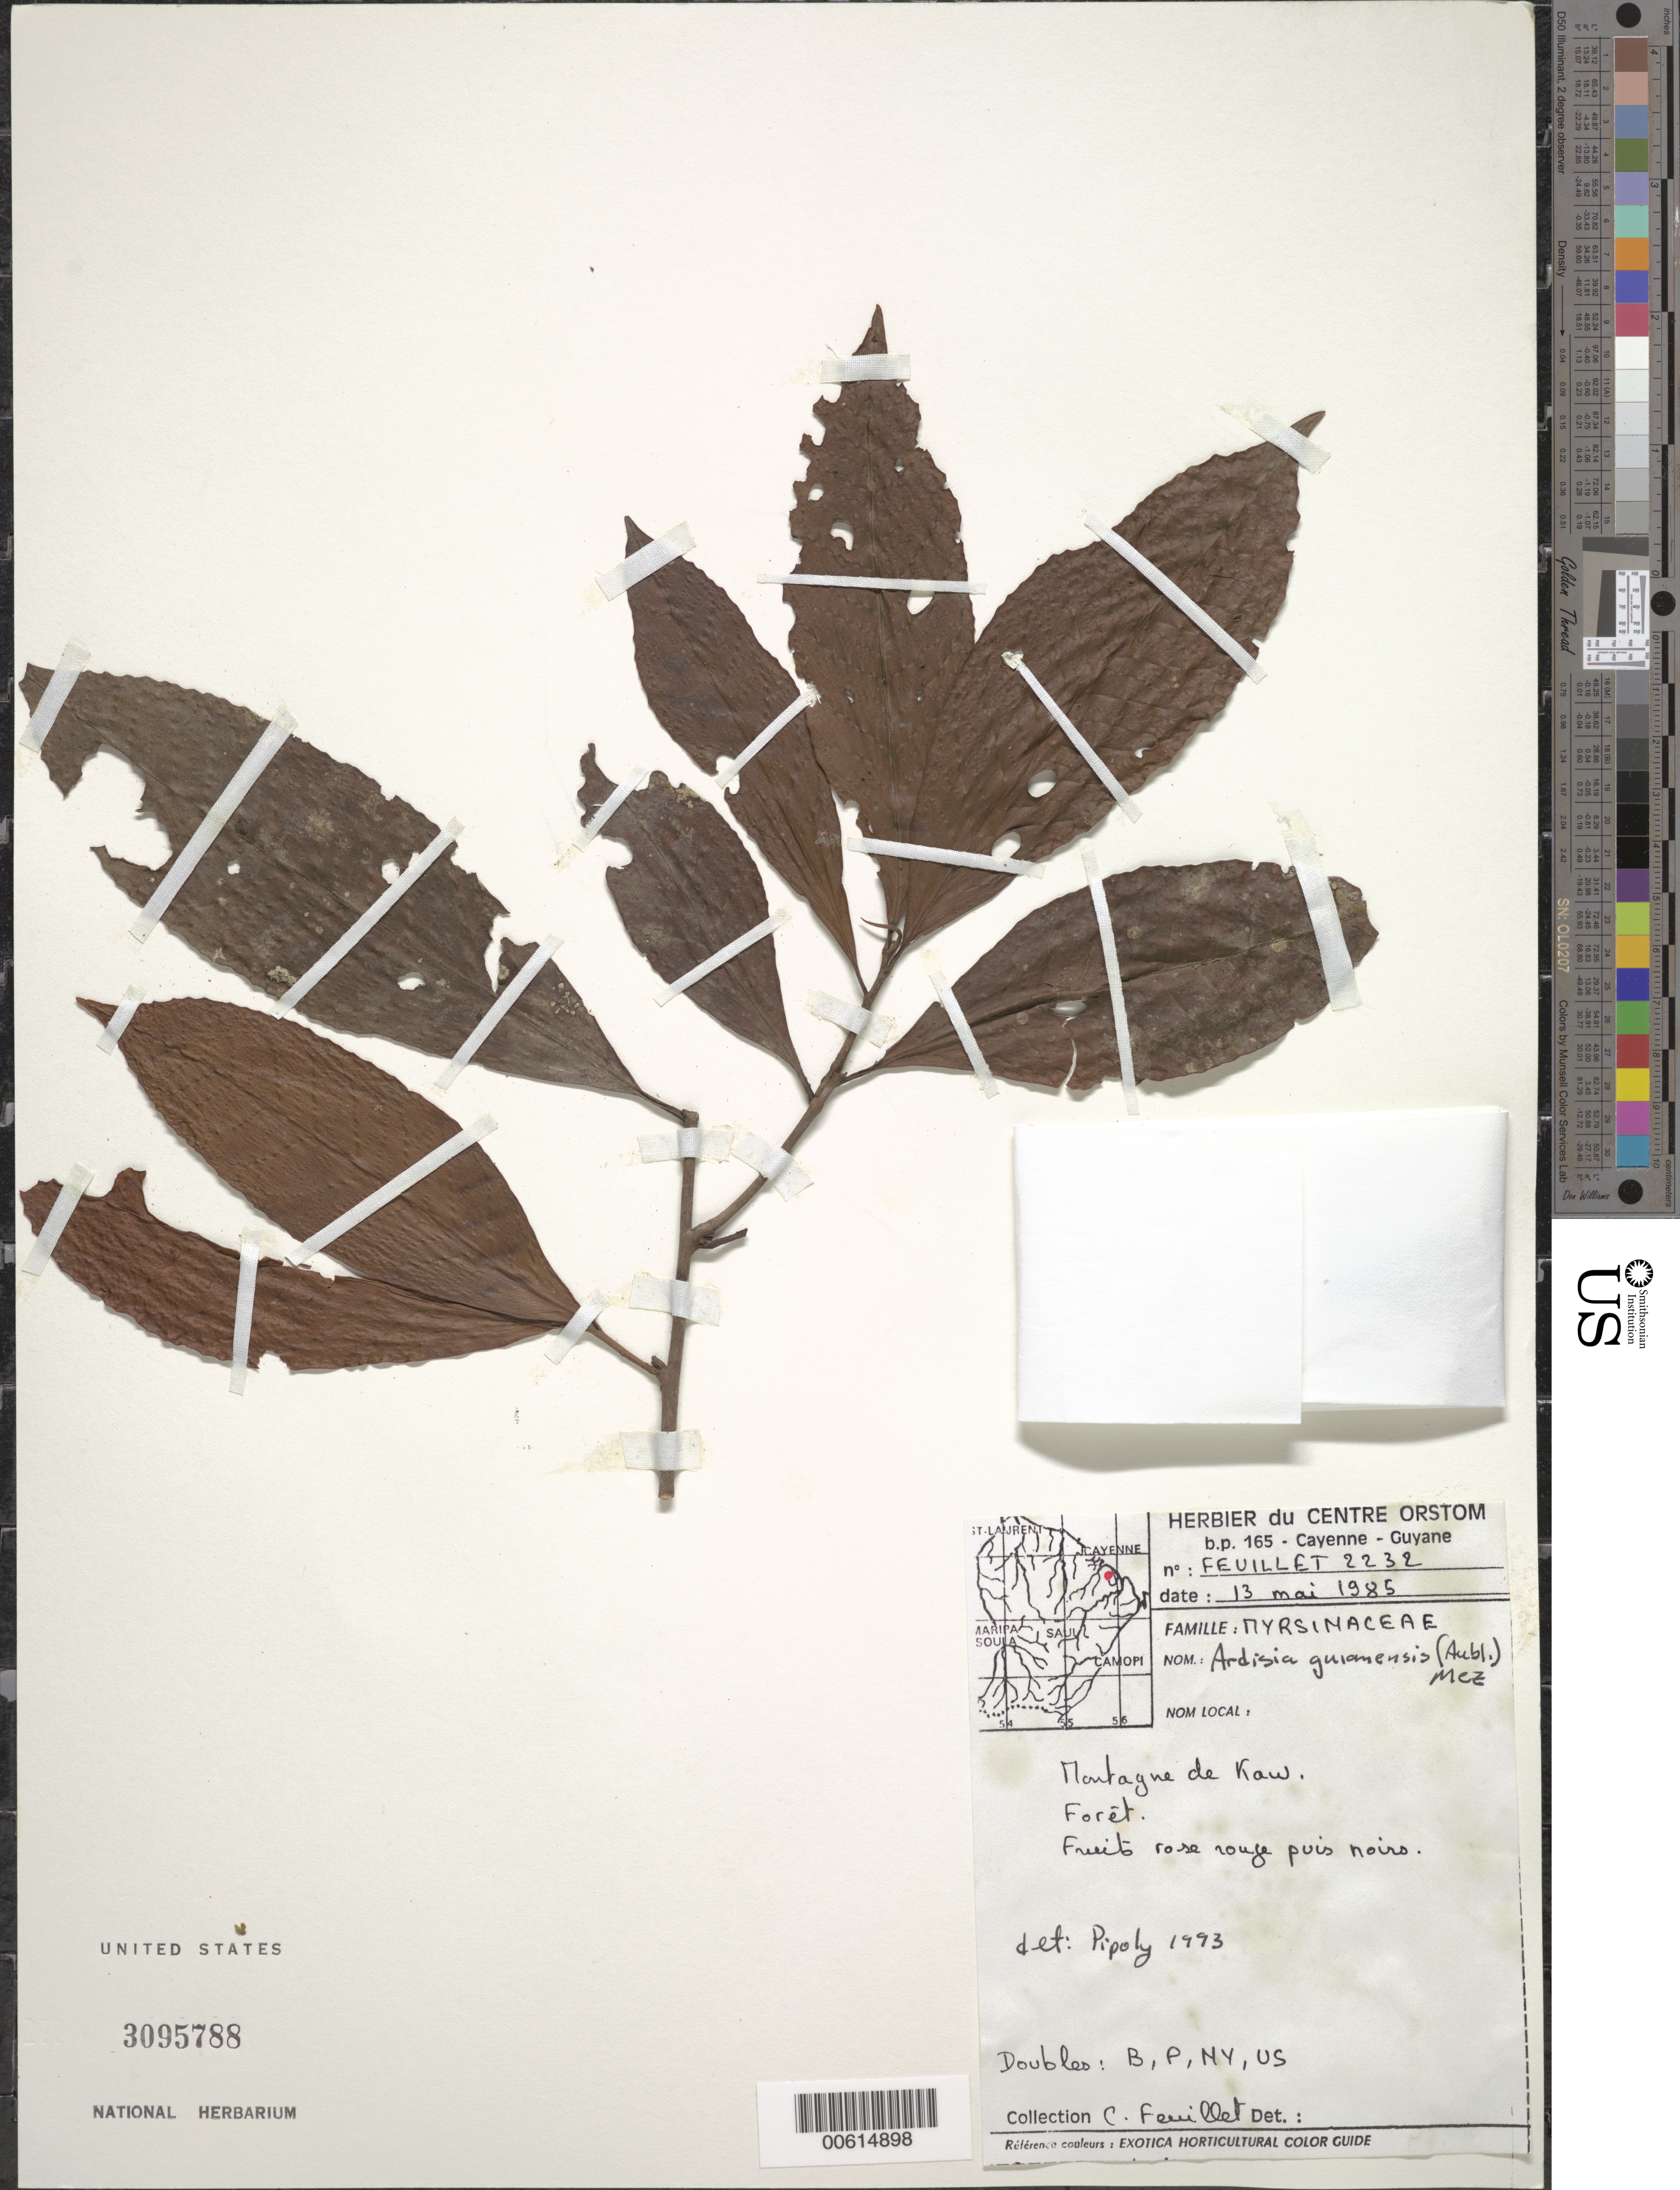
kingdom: Plantae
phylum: Tracheophyta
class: Magnoliopsida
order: Ericales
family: Primulaceae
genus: Ardisia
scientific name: Ardisia guianensis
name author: (Aubl.) Mez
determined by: Pipoly, J. J., III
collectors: C. Feuillet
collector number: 2232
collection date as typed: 13 May 1985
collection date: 1985-05-13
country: French Guiana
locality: Montagne de Kaw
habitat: Forest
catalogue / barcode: US 3095788